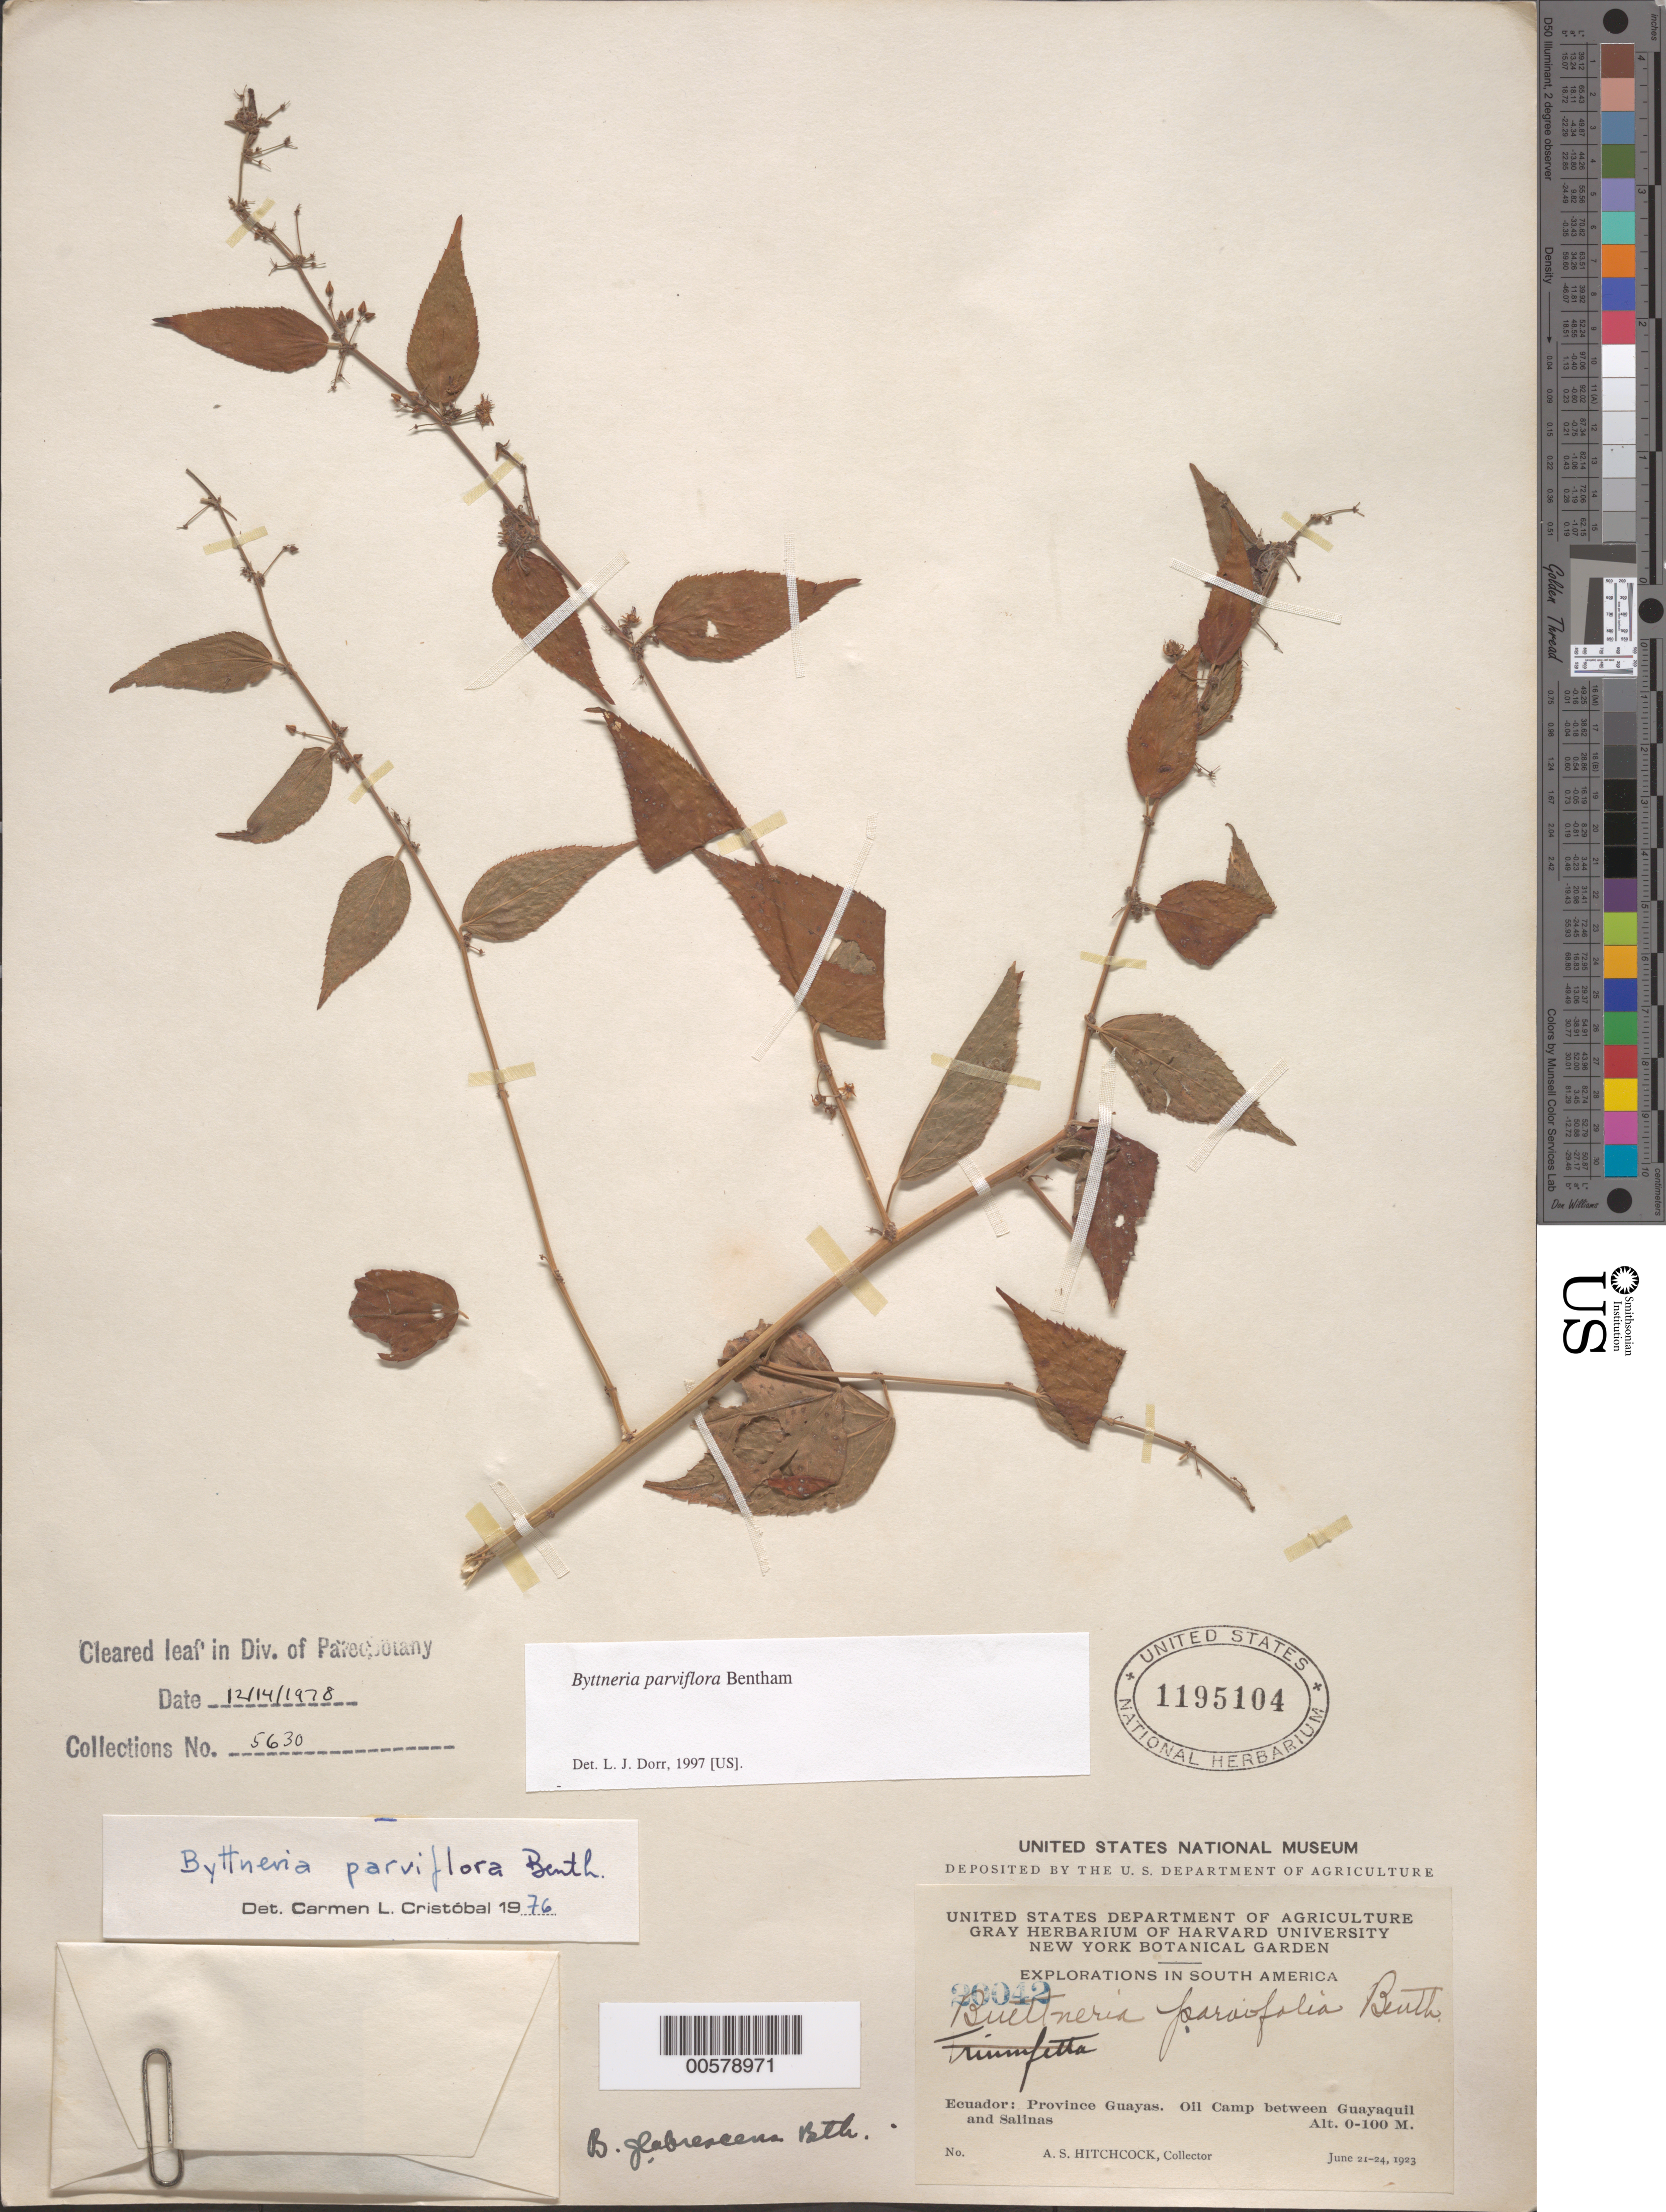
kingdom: Plantae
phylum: Tracheophyta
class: Magnoliopsida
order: Malvales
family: Malvaceae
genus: Byttneria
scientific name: Byttneria parviflora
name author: Benth.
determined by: Cristóbal, C. L.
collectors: A. S. Hitchcock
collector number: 20042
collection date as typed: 21 Jun 1923 to 24 Jun 1923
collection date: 1923-06-21/1923-06-24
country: Ecuador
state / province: Guayas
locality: Oil camp between Guayaquil and Salinas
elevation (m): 0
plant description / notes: GH, NY, US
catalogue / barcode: US 1195104